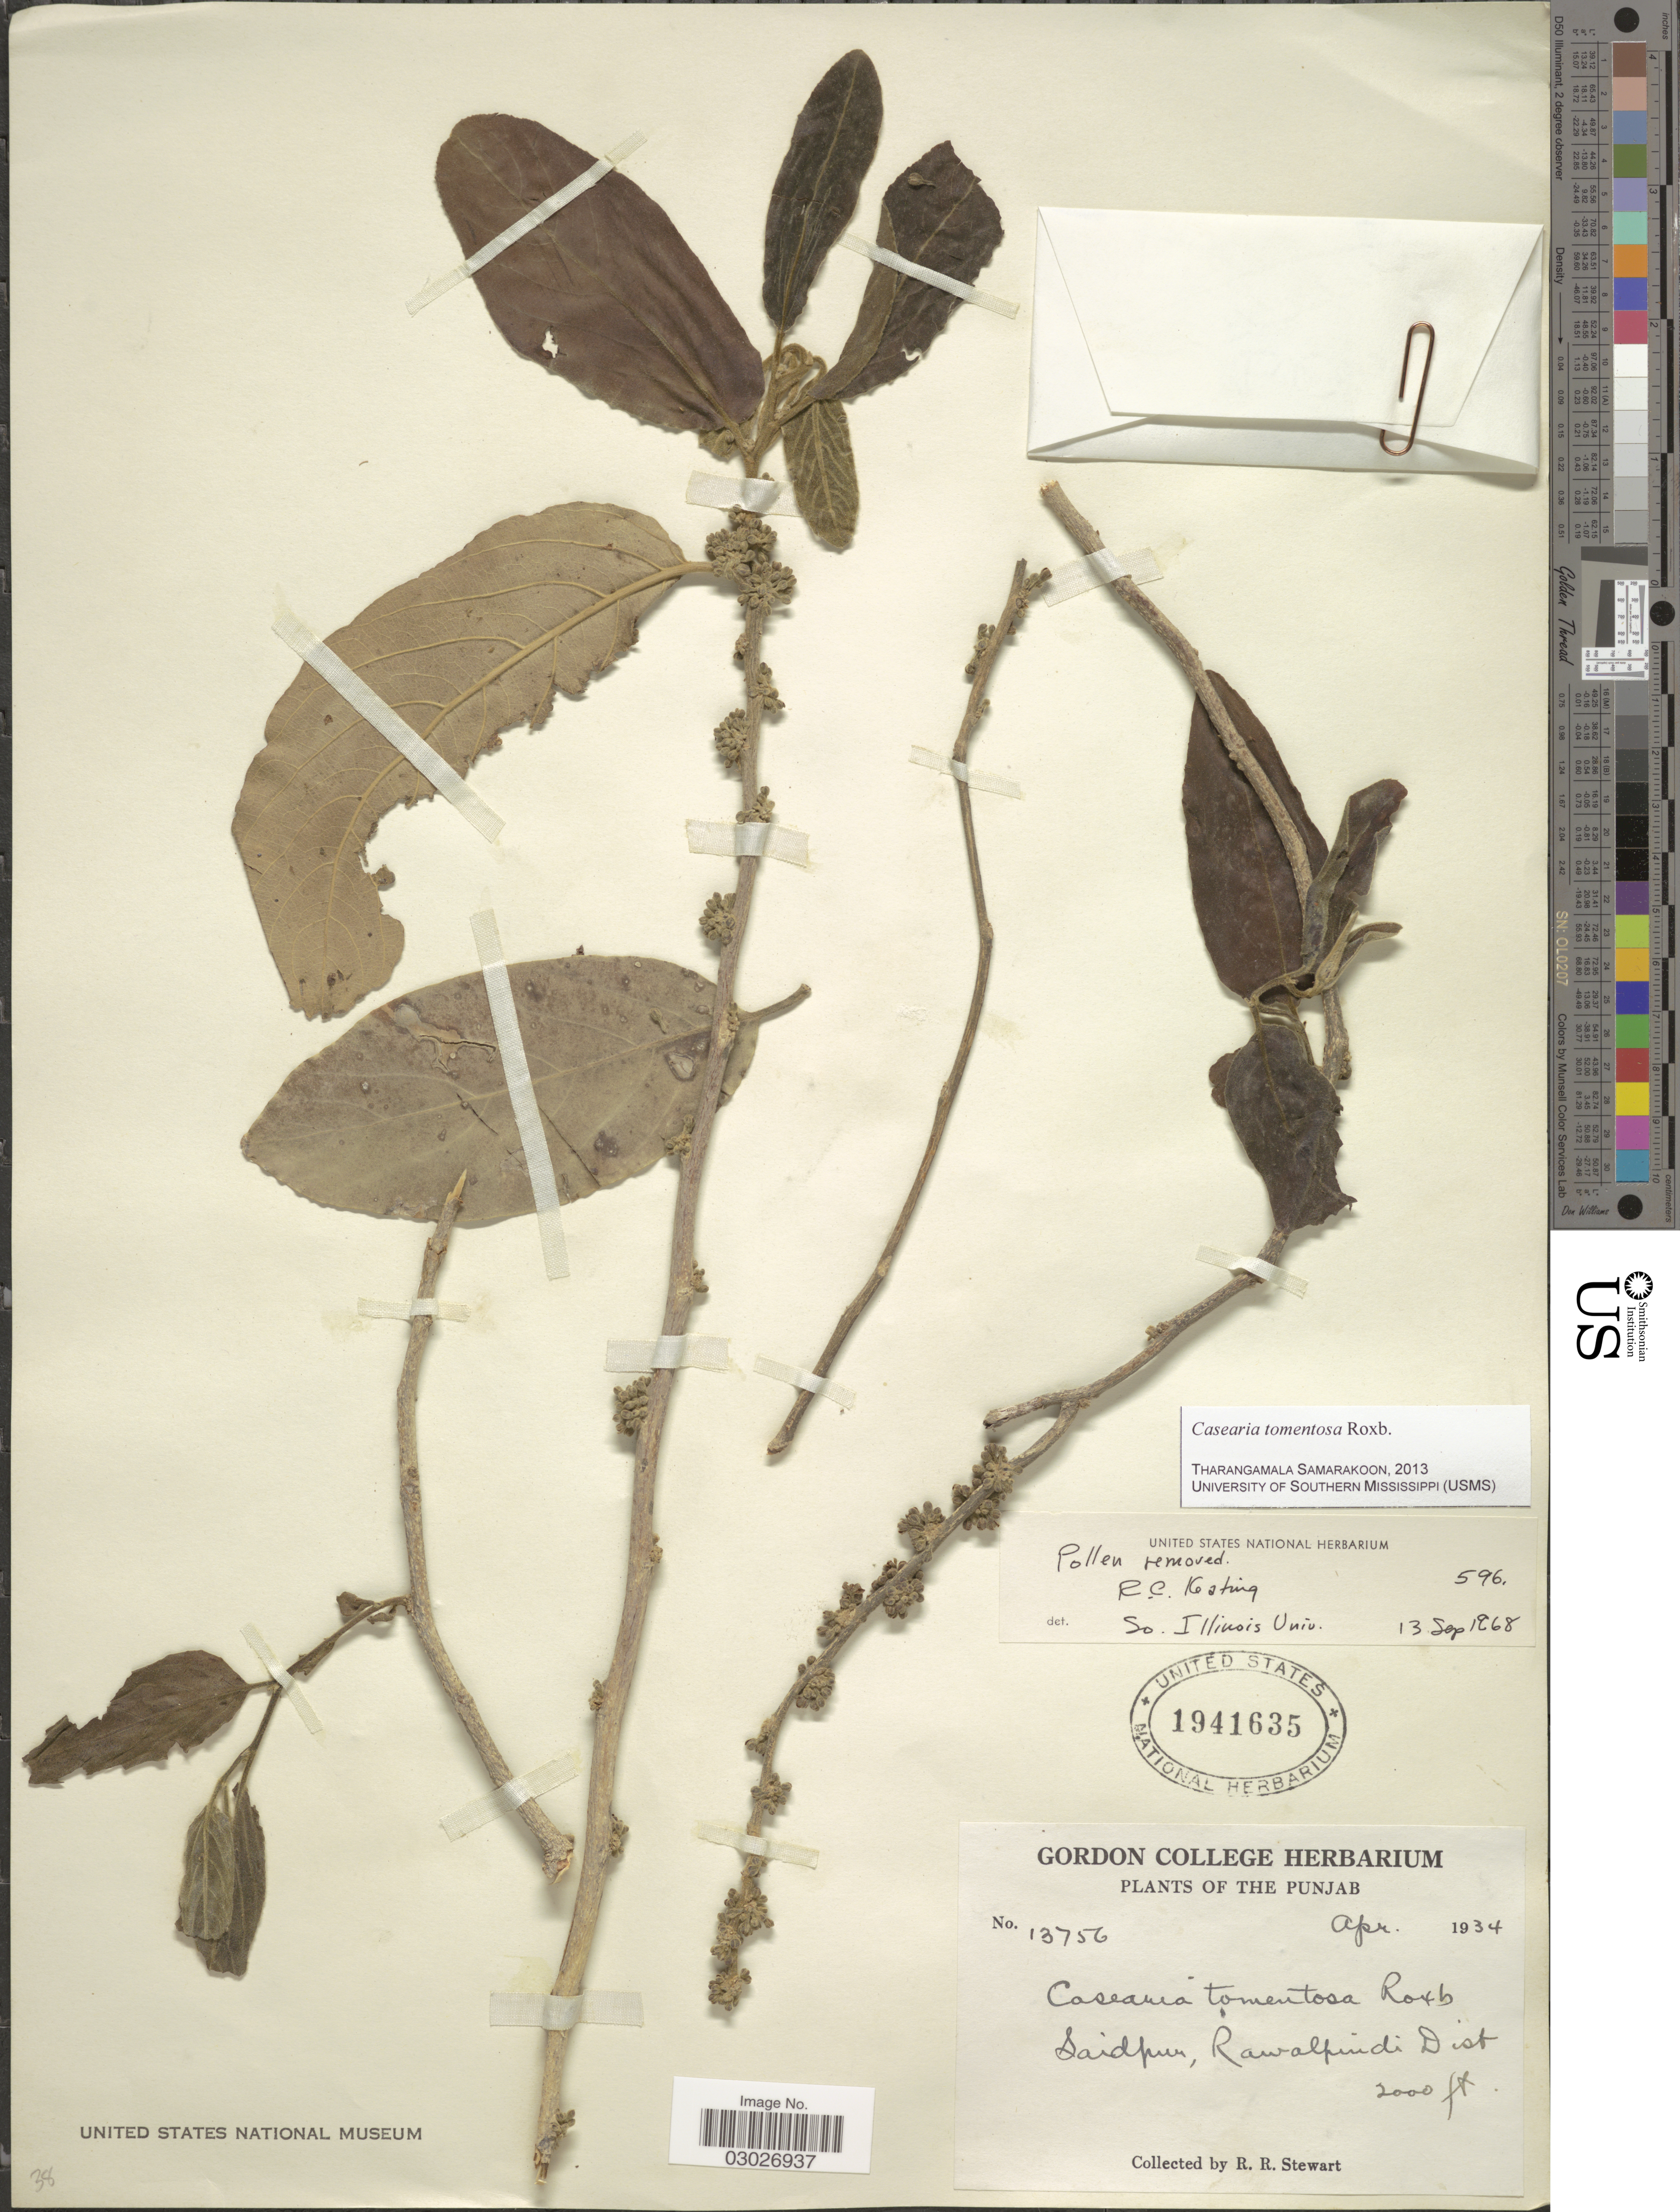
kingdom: Plantae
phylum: Tracheophyta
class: Magnoliopsida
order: Malpighiales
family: Salicaceae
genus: Casearia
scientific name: Casearia tomentosa var. tomentosa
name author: Roxb.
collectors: R. Stewart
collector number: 13756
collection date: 1934-04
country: Pakistan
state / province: Punjab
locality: The Punjab. Saidpur, Rawalpindi Dist.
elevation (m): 610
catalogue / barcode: US 1941635